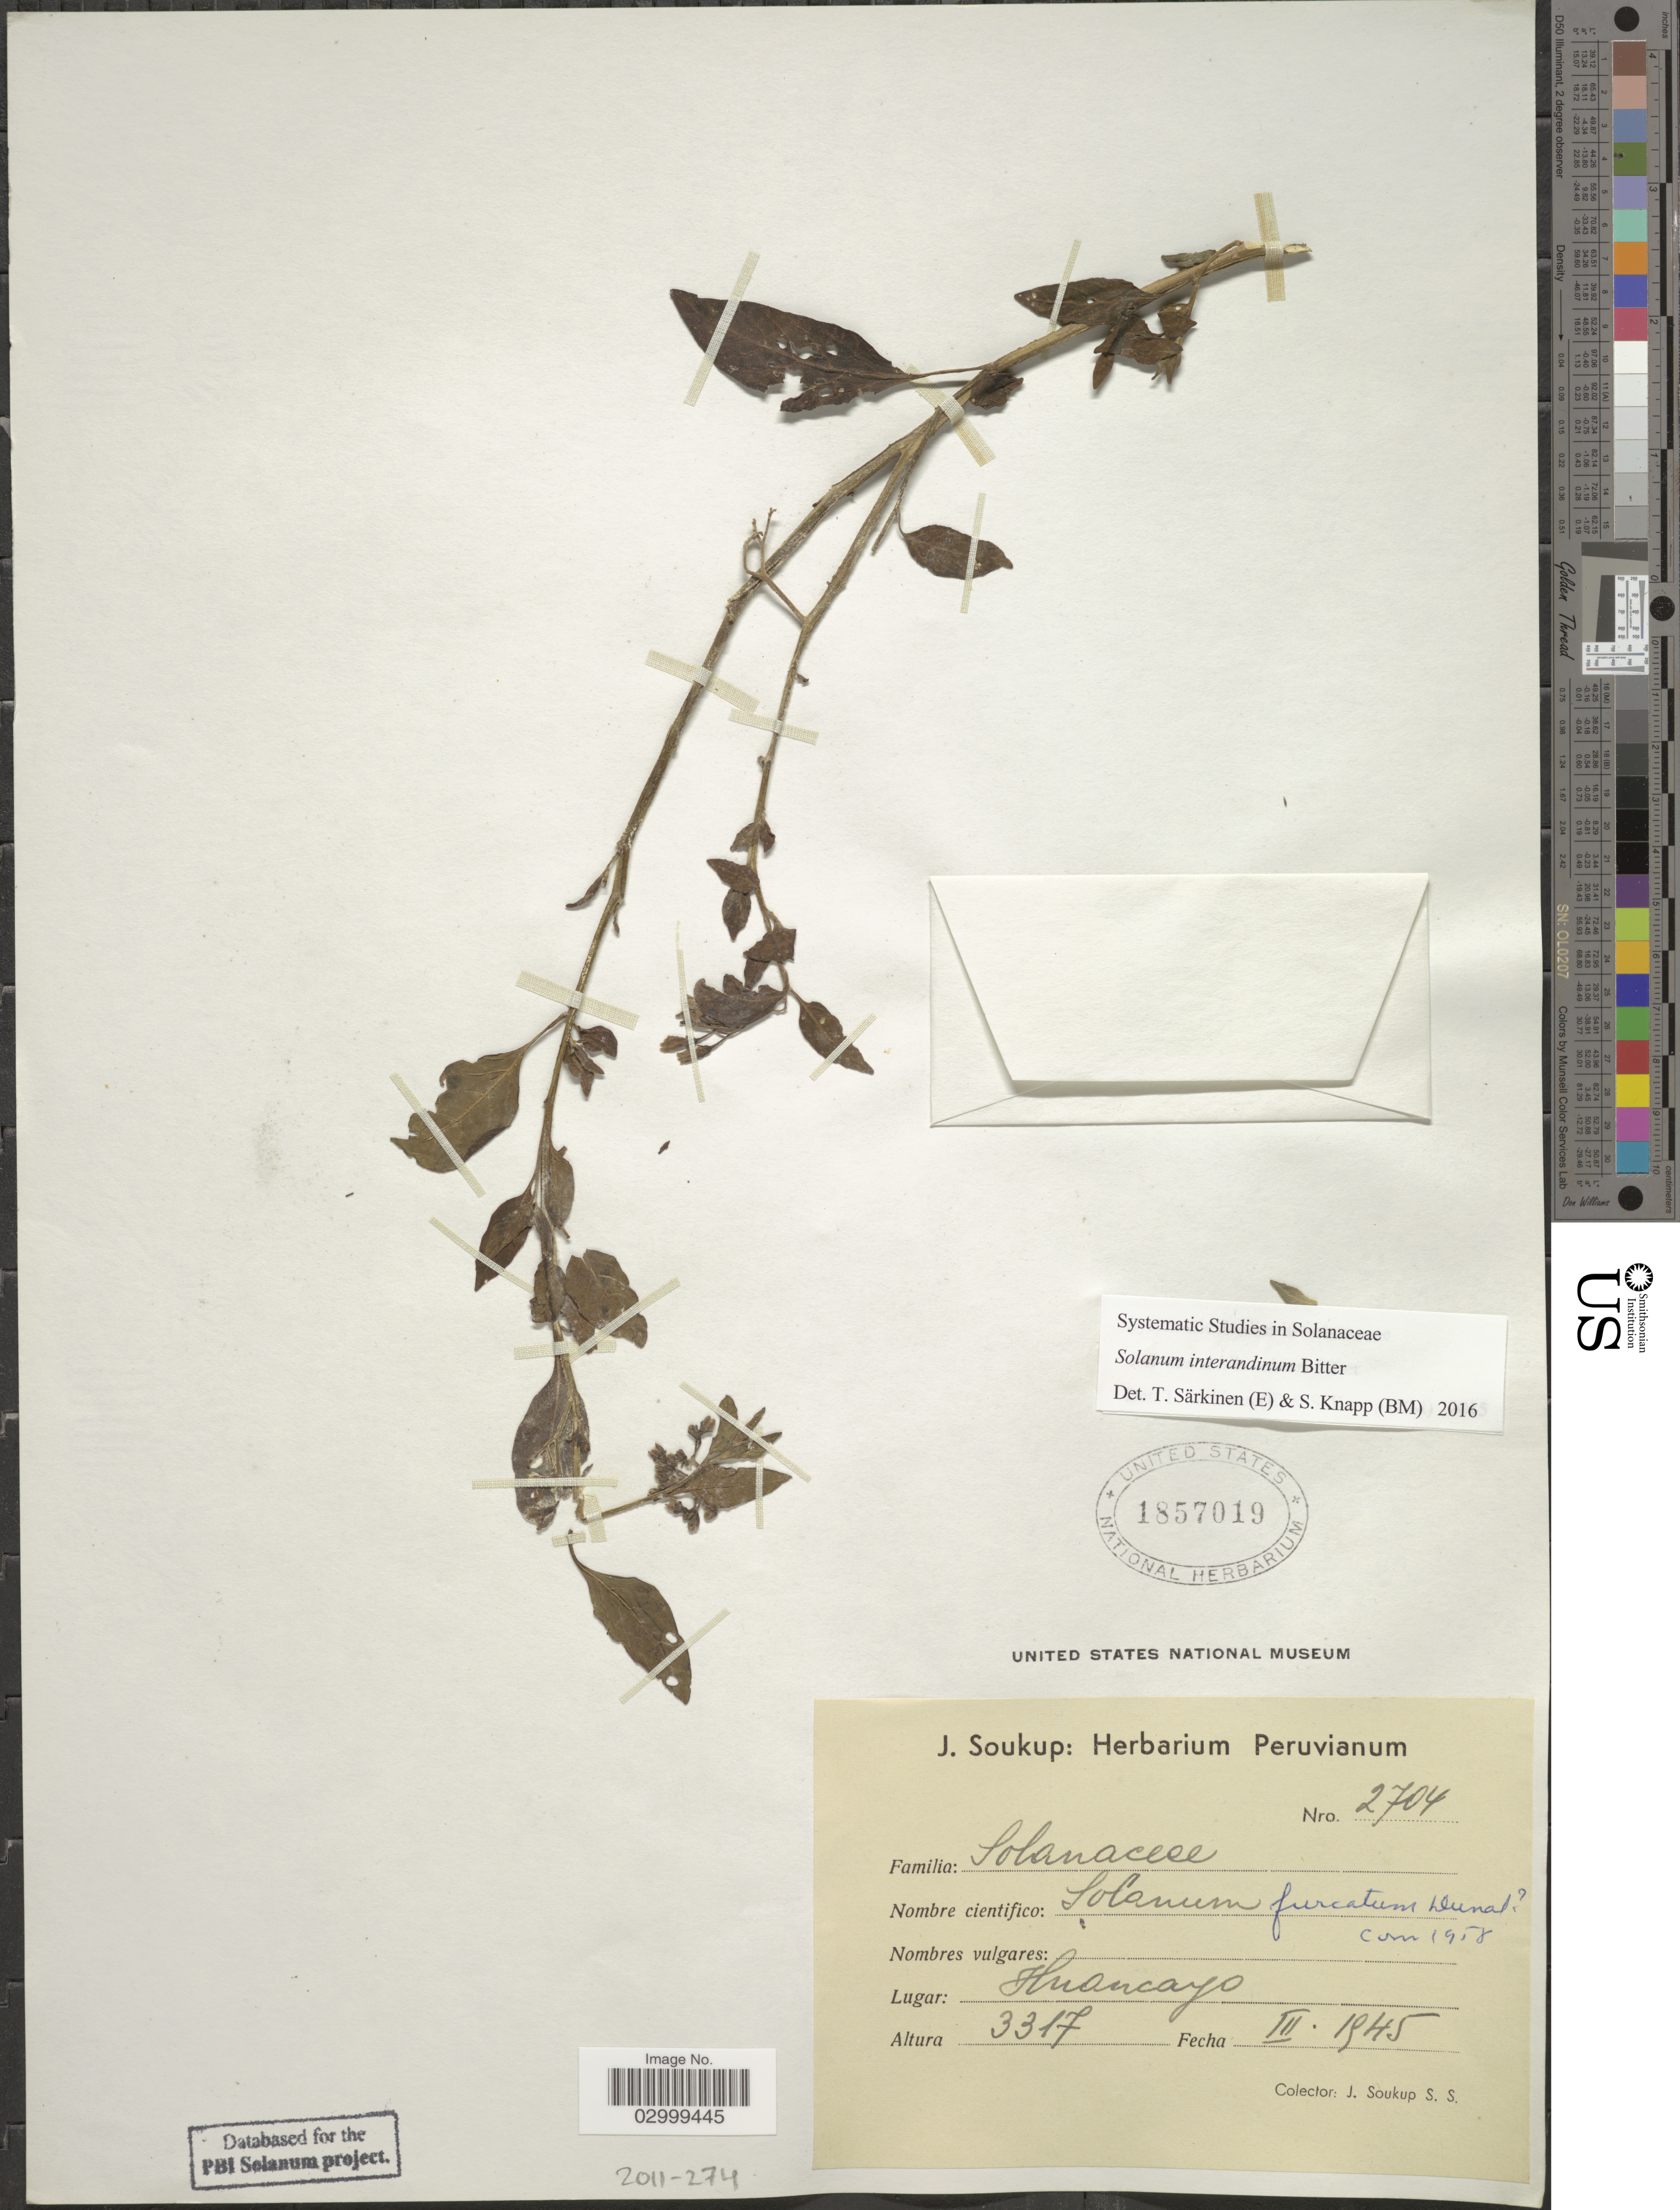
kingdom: Plantae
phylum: Tracheophyta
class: Magnoliopsida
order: Solanales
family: Solanaceae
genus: Solanum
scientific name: Solanum interandinum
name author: Bitter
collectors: J. Soukup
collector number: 3317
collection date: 1945-03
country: Peru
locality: Huancayo.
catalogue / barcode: US 1857019